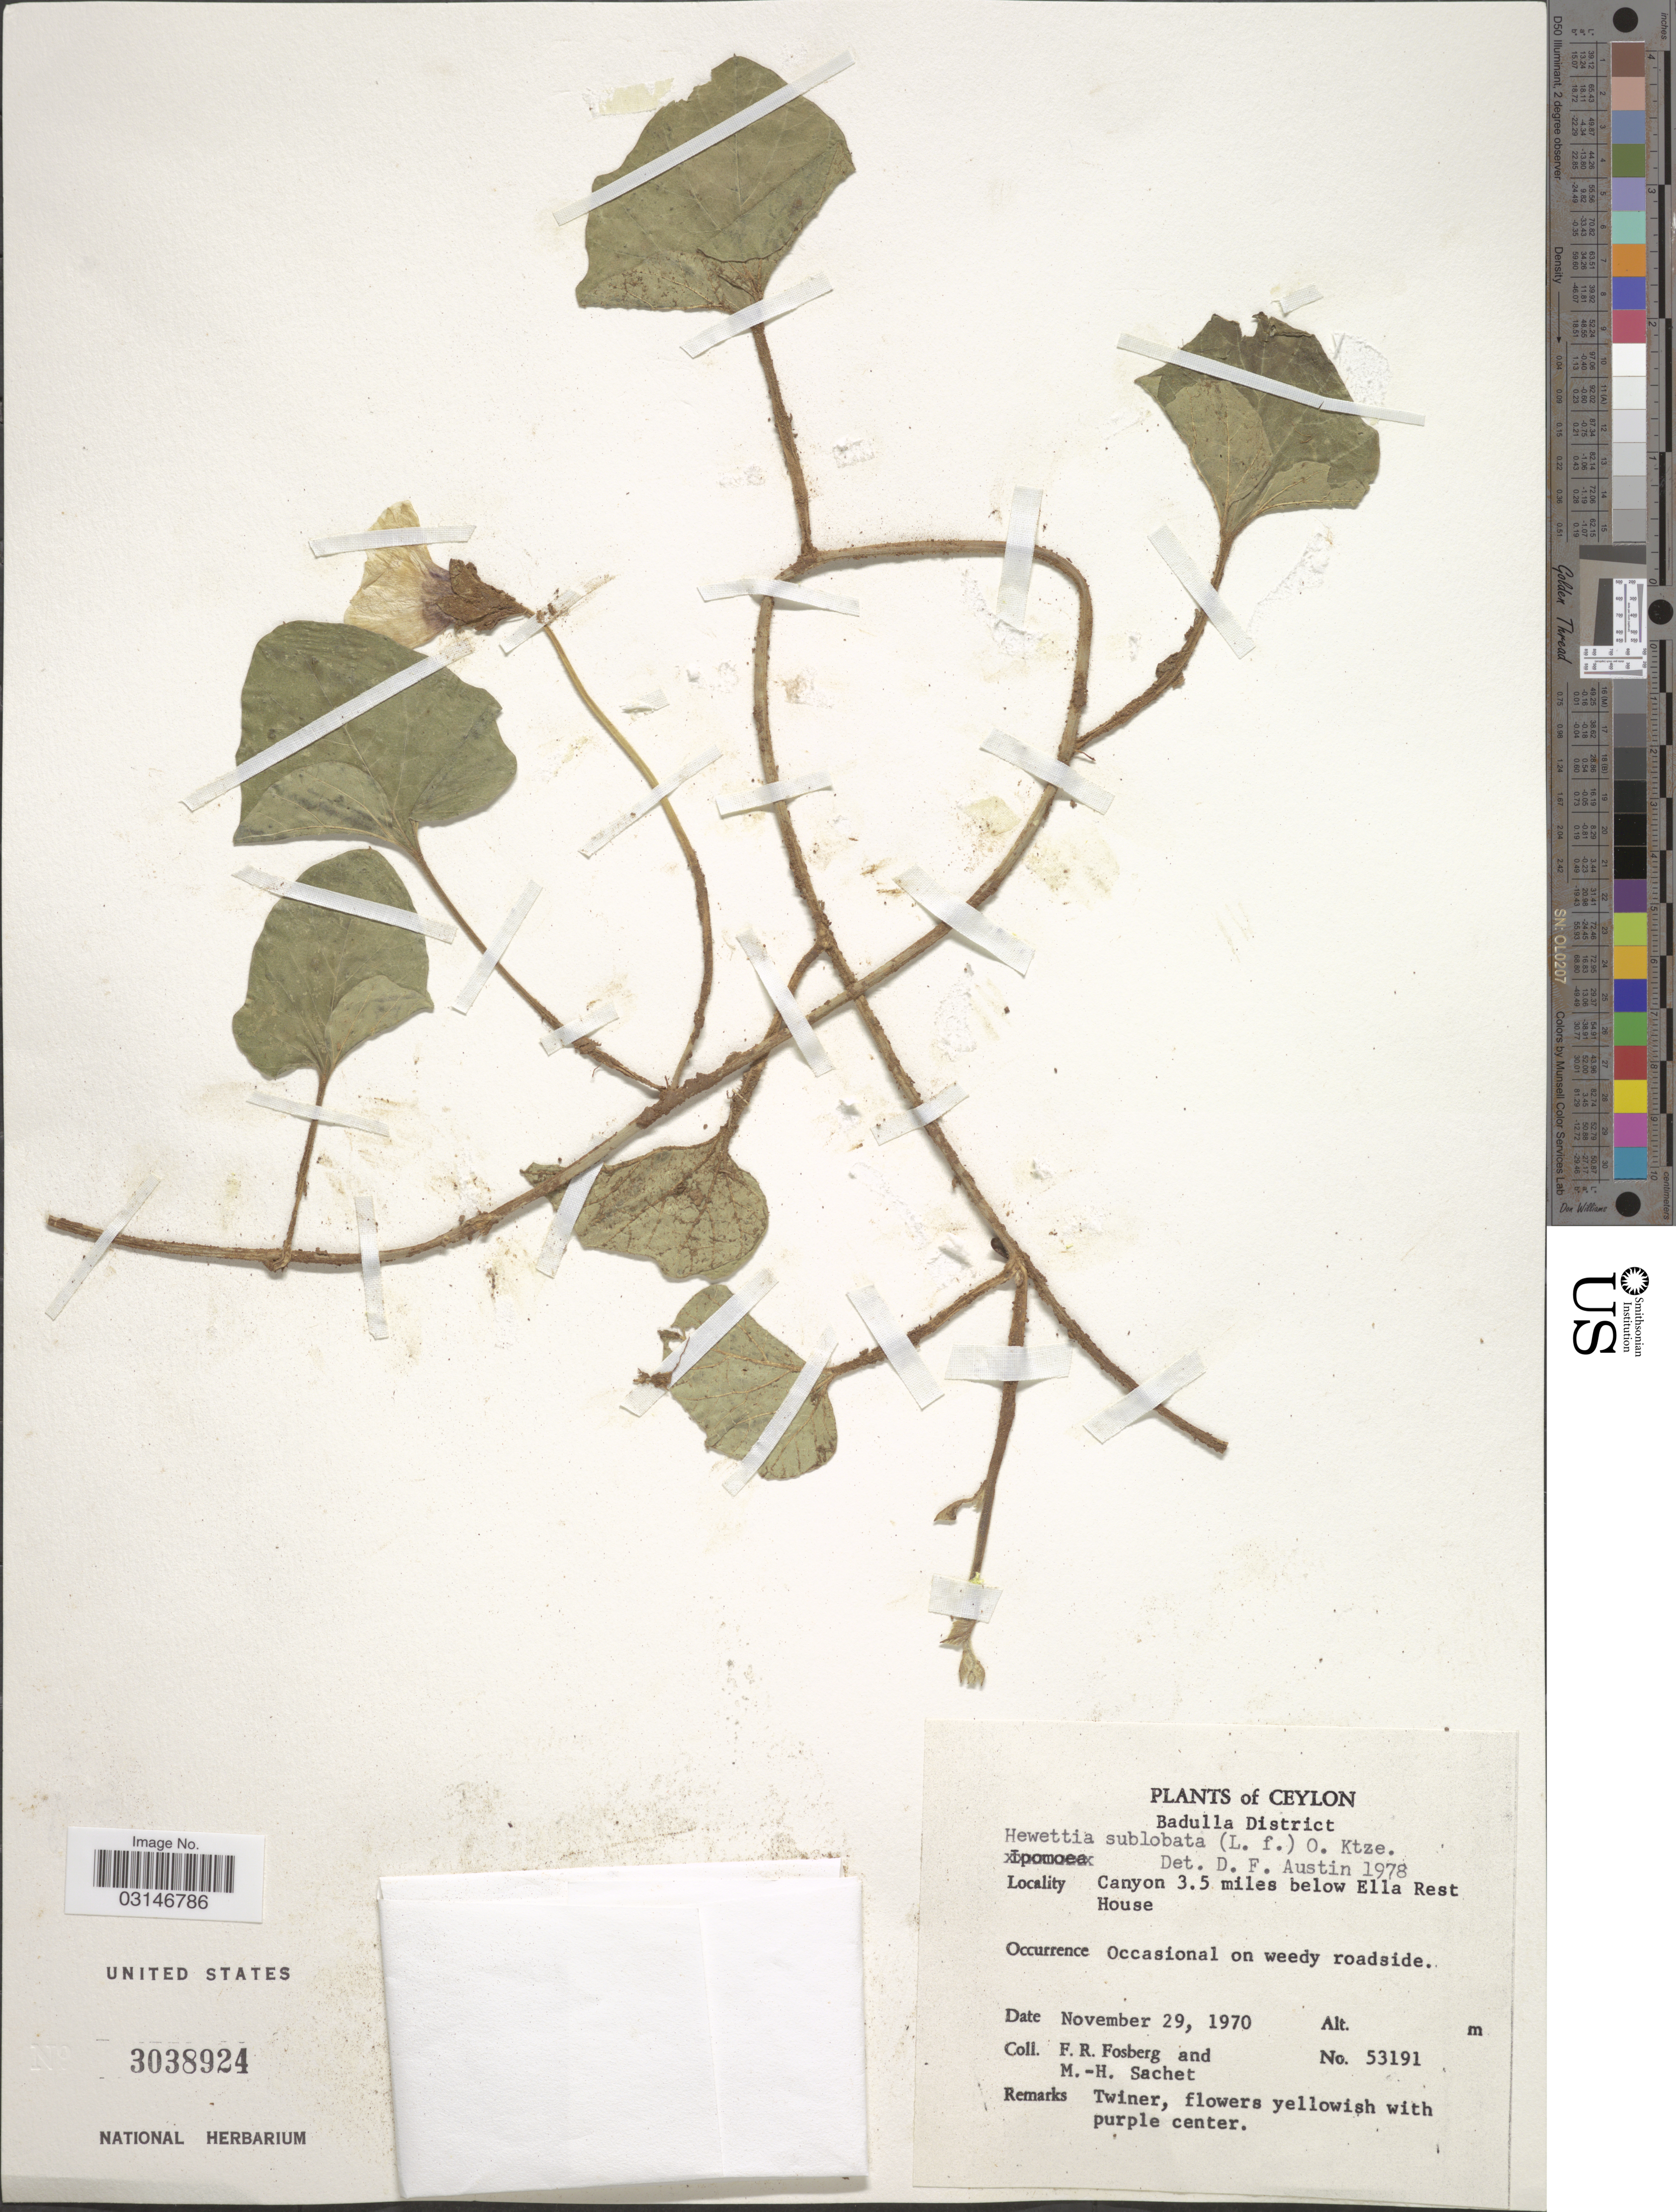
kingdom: Plantae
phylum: Tracheophyta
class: Magnoliopsida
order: Solanales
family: Convolvulaceae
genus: Hewittia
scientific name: Hewittia sublobata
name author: (L. f.) Kuntze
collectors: F. R. Fosberg & M.-H. Sachet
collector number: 53191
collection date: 1970-11-29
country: Sri Lanka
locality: Ceylon, Badulla District, Canyon 3.5 miles below Ella Rest House.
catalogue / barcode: US 3038924